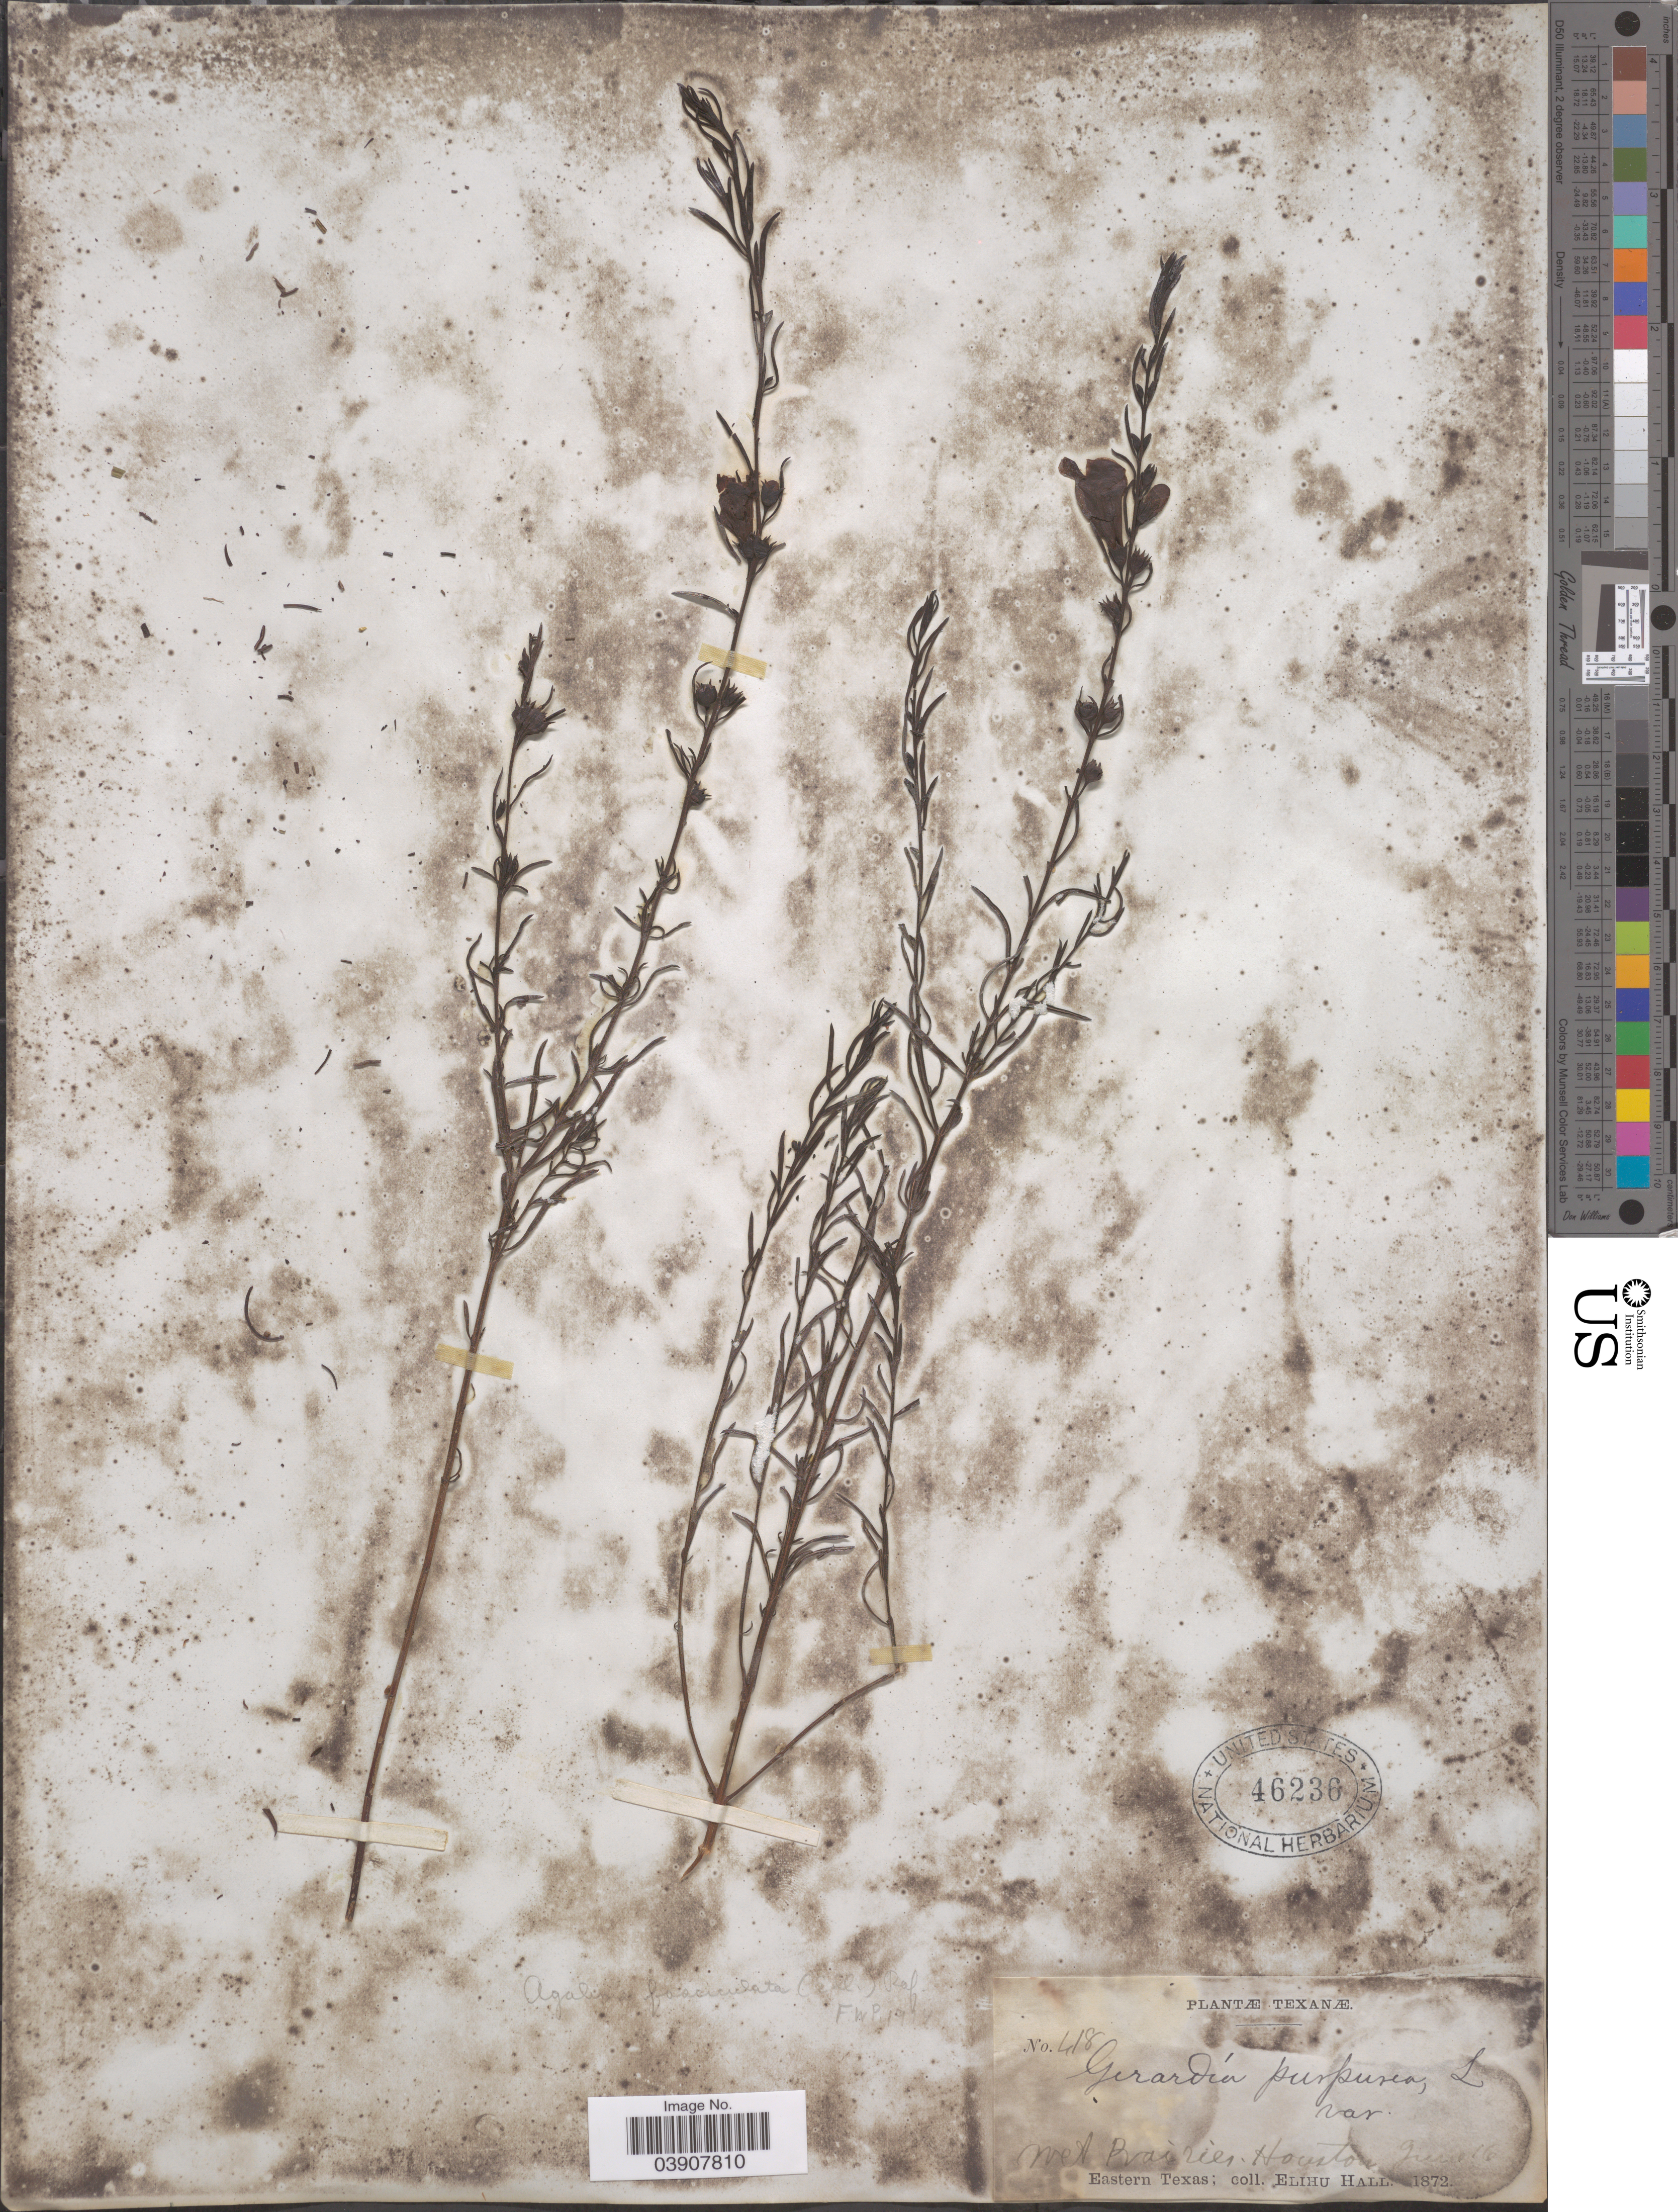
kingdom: Plantae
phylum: Tracheophyta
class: Magnoliopsida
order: Lamiales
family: Orobanchaceae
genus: Agalinis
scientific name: Agalinis fasciculata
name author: (Elliott) Raf.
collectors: E. Hall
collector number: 418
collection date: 1872-06-16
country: United States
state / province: Texas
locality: Houston. Eastern Texas.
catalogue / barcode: US 46236